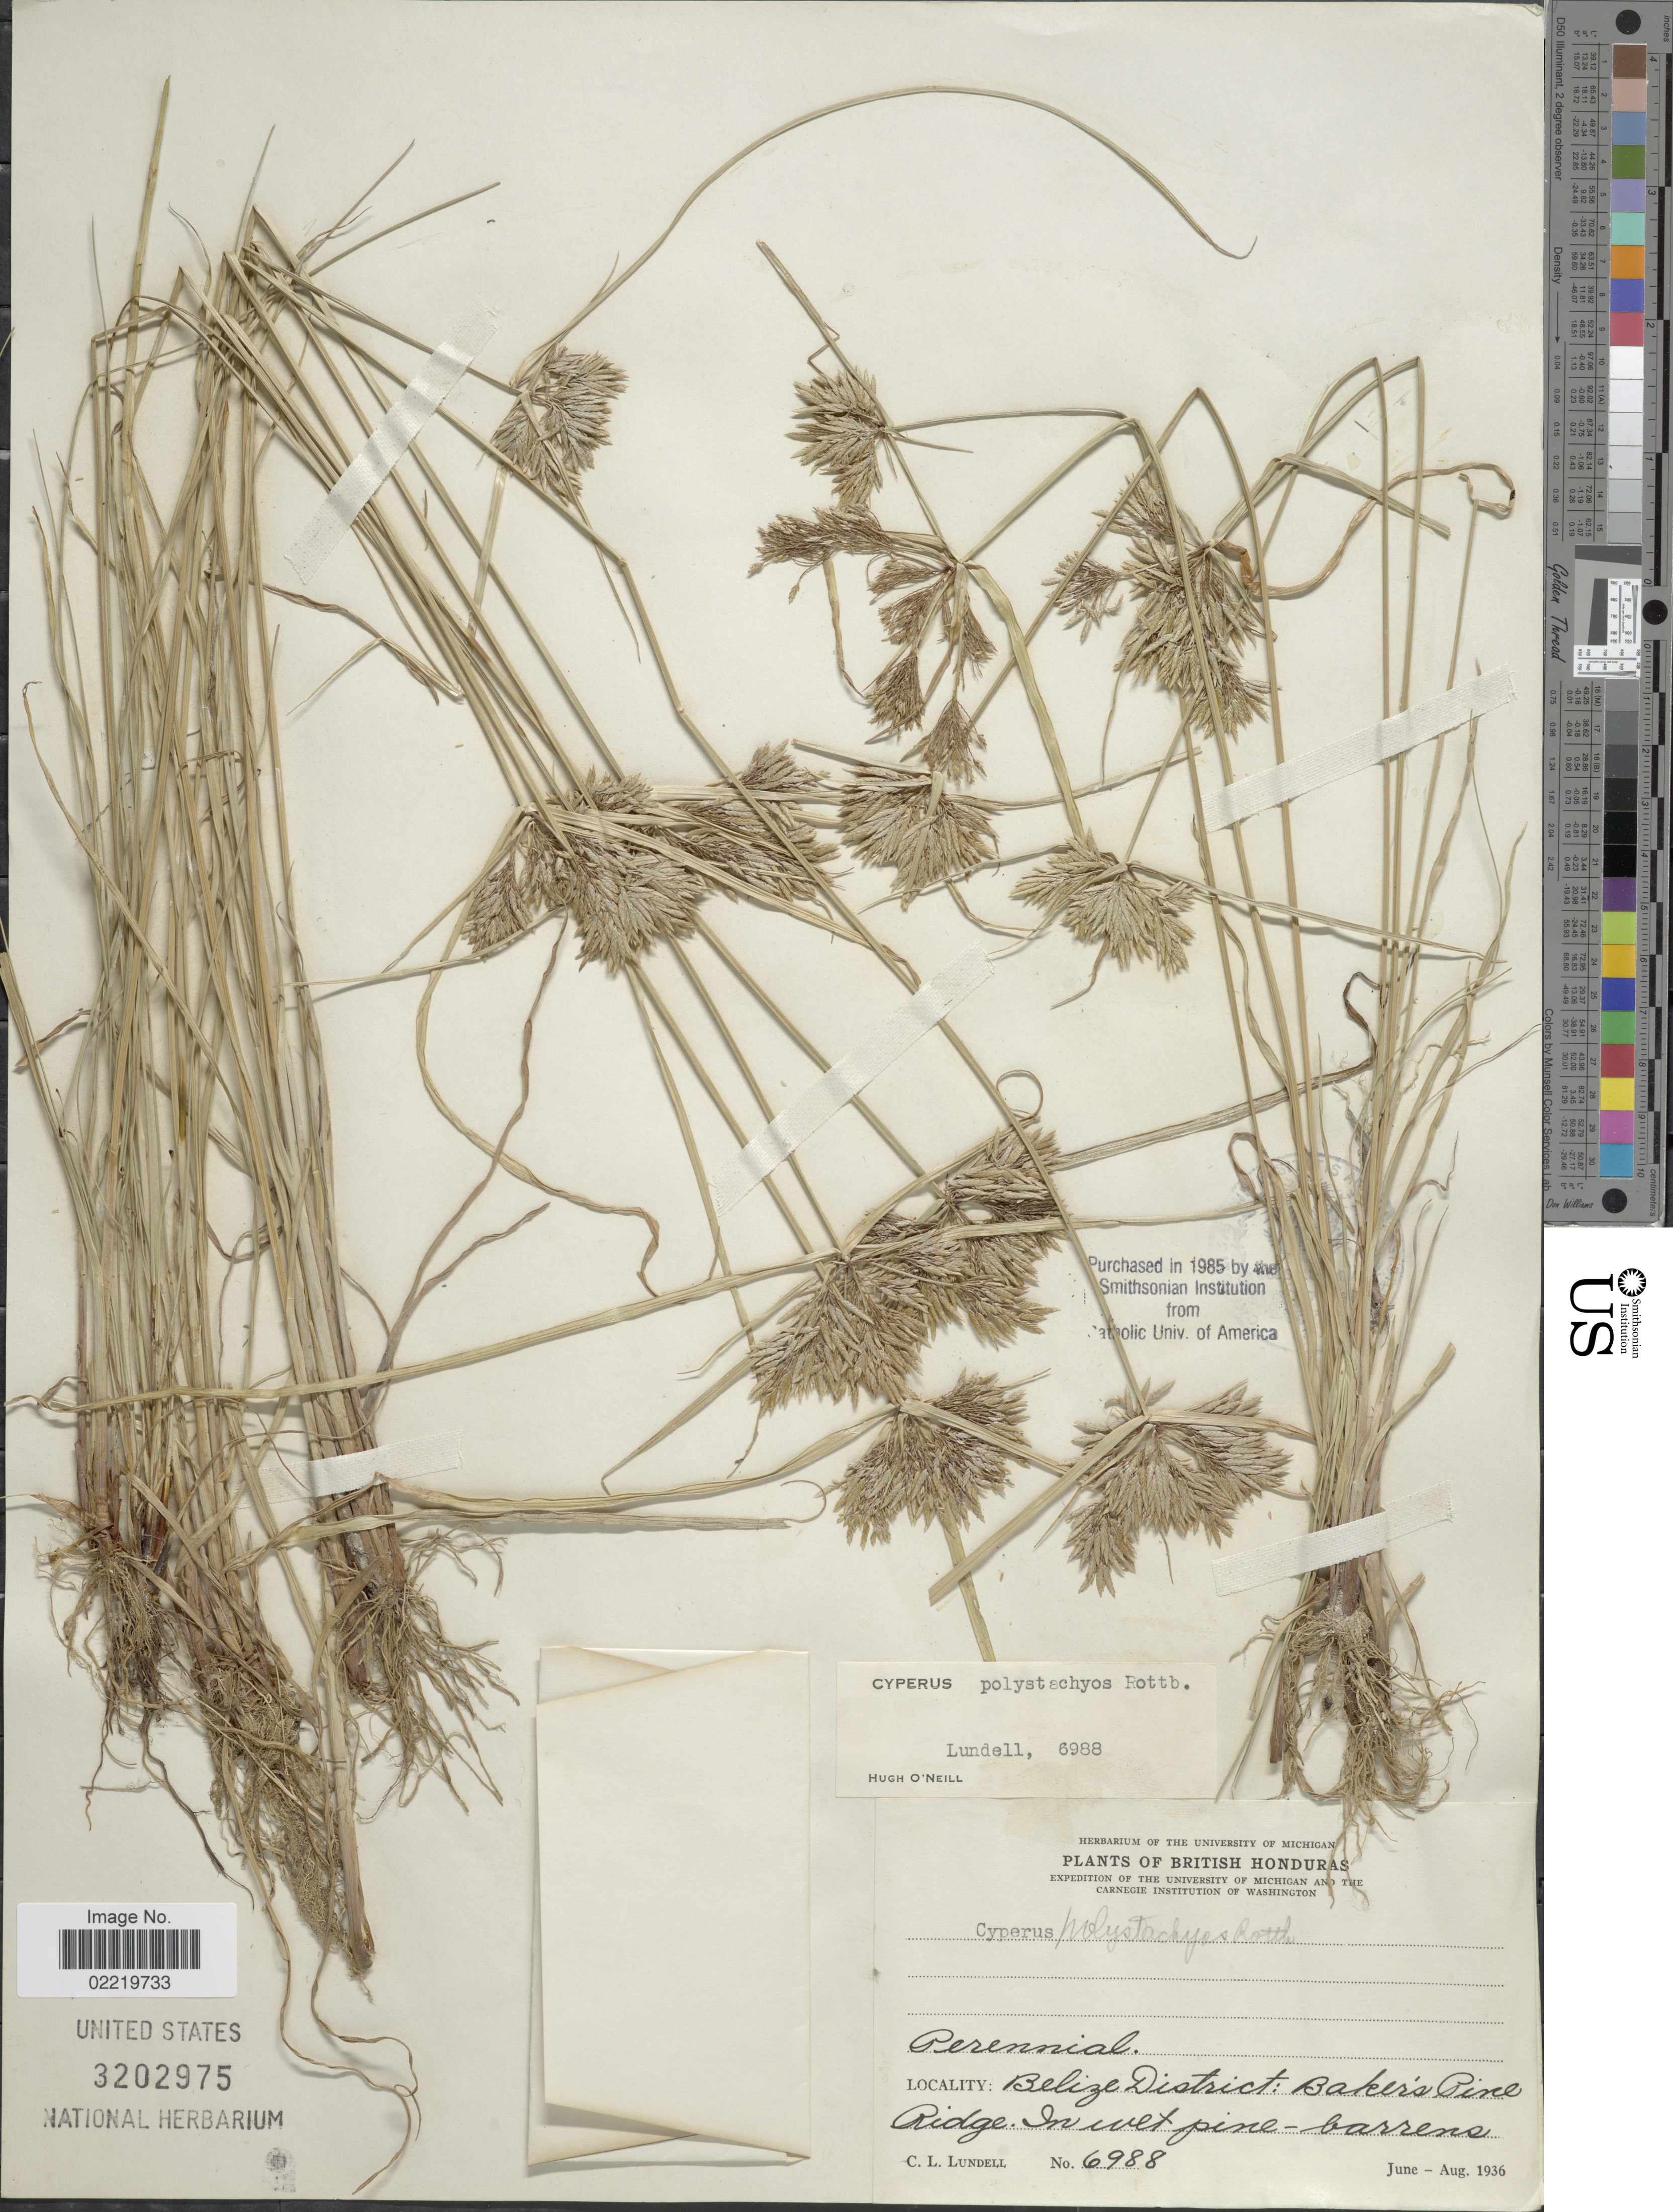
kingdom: Plantae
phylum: Tracheophyta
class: Liliopsida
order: Poales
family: Cyperaceae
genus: Cyperus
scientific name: Cyperus polystachyos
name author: Rottb.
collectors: C. L. Lundell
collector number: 6988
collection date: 1936-06/1936-08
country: Belize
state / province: Belize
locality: Belize District: baker's Pine Ridge. In wet pine-barrens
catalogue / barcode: US 3202975